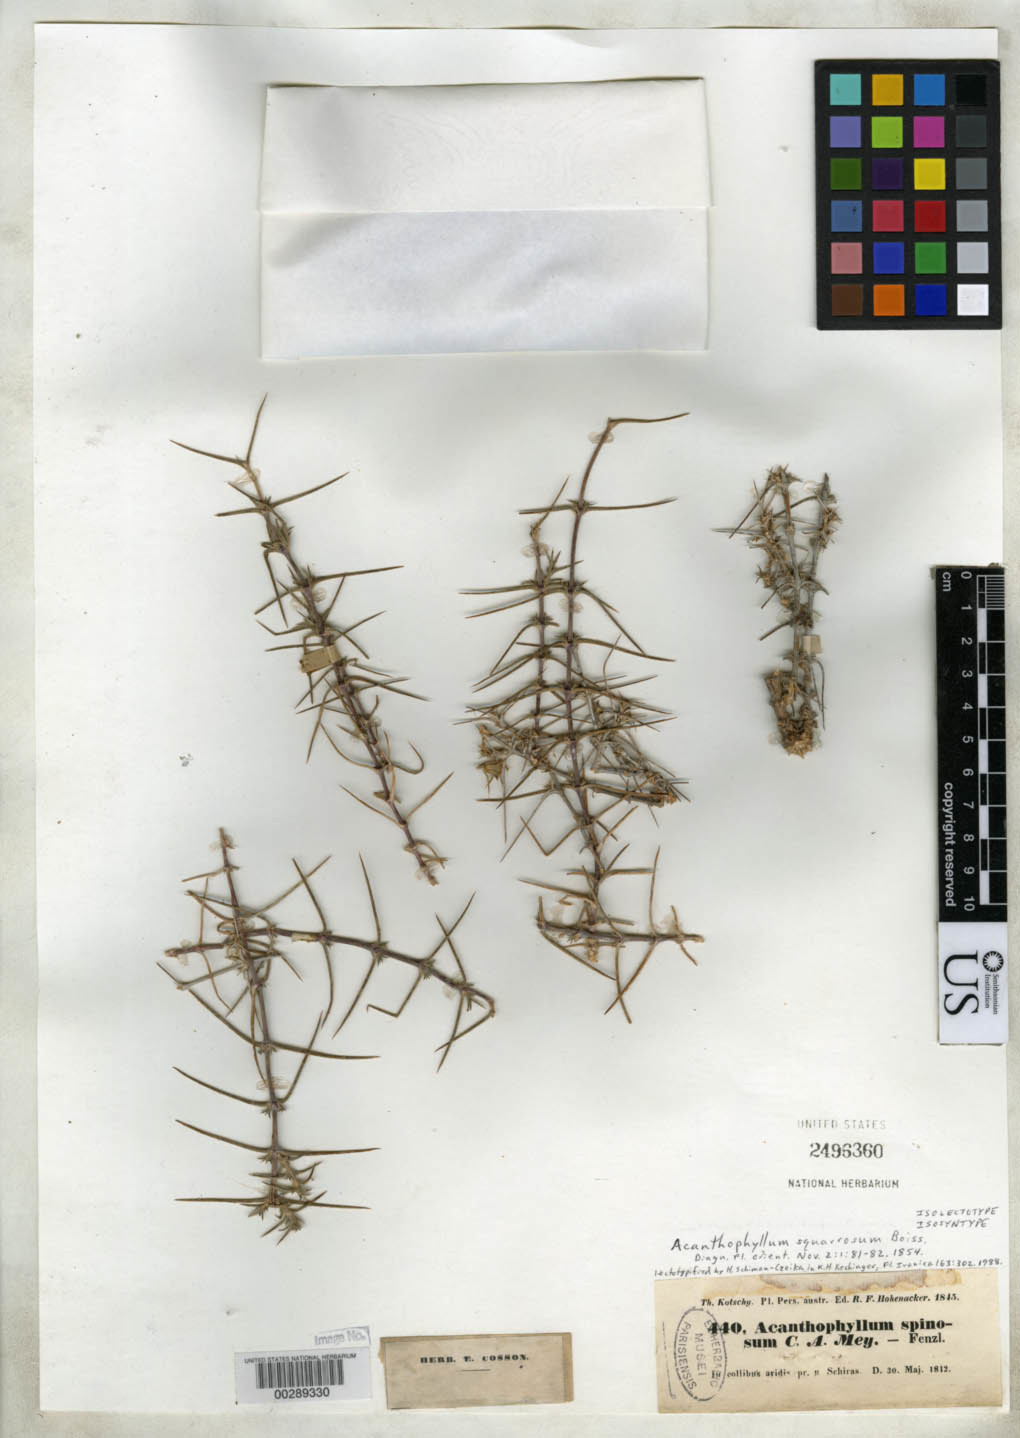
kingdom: Plantae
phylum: Tracheophyta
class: Magnoliopsida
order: Caryophyllales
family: Caryophyllaceae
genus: Acanthophyllum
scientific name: Acanthophyllum squarrosum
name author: Boiss.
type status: Isolectotype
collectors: K. G. Kotschy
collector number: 440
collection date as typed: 30 May 1812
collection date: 1812-05-30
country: Iran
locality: In collibus aridis pr. N Schiras.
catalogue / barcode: US 2496360